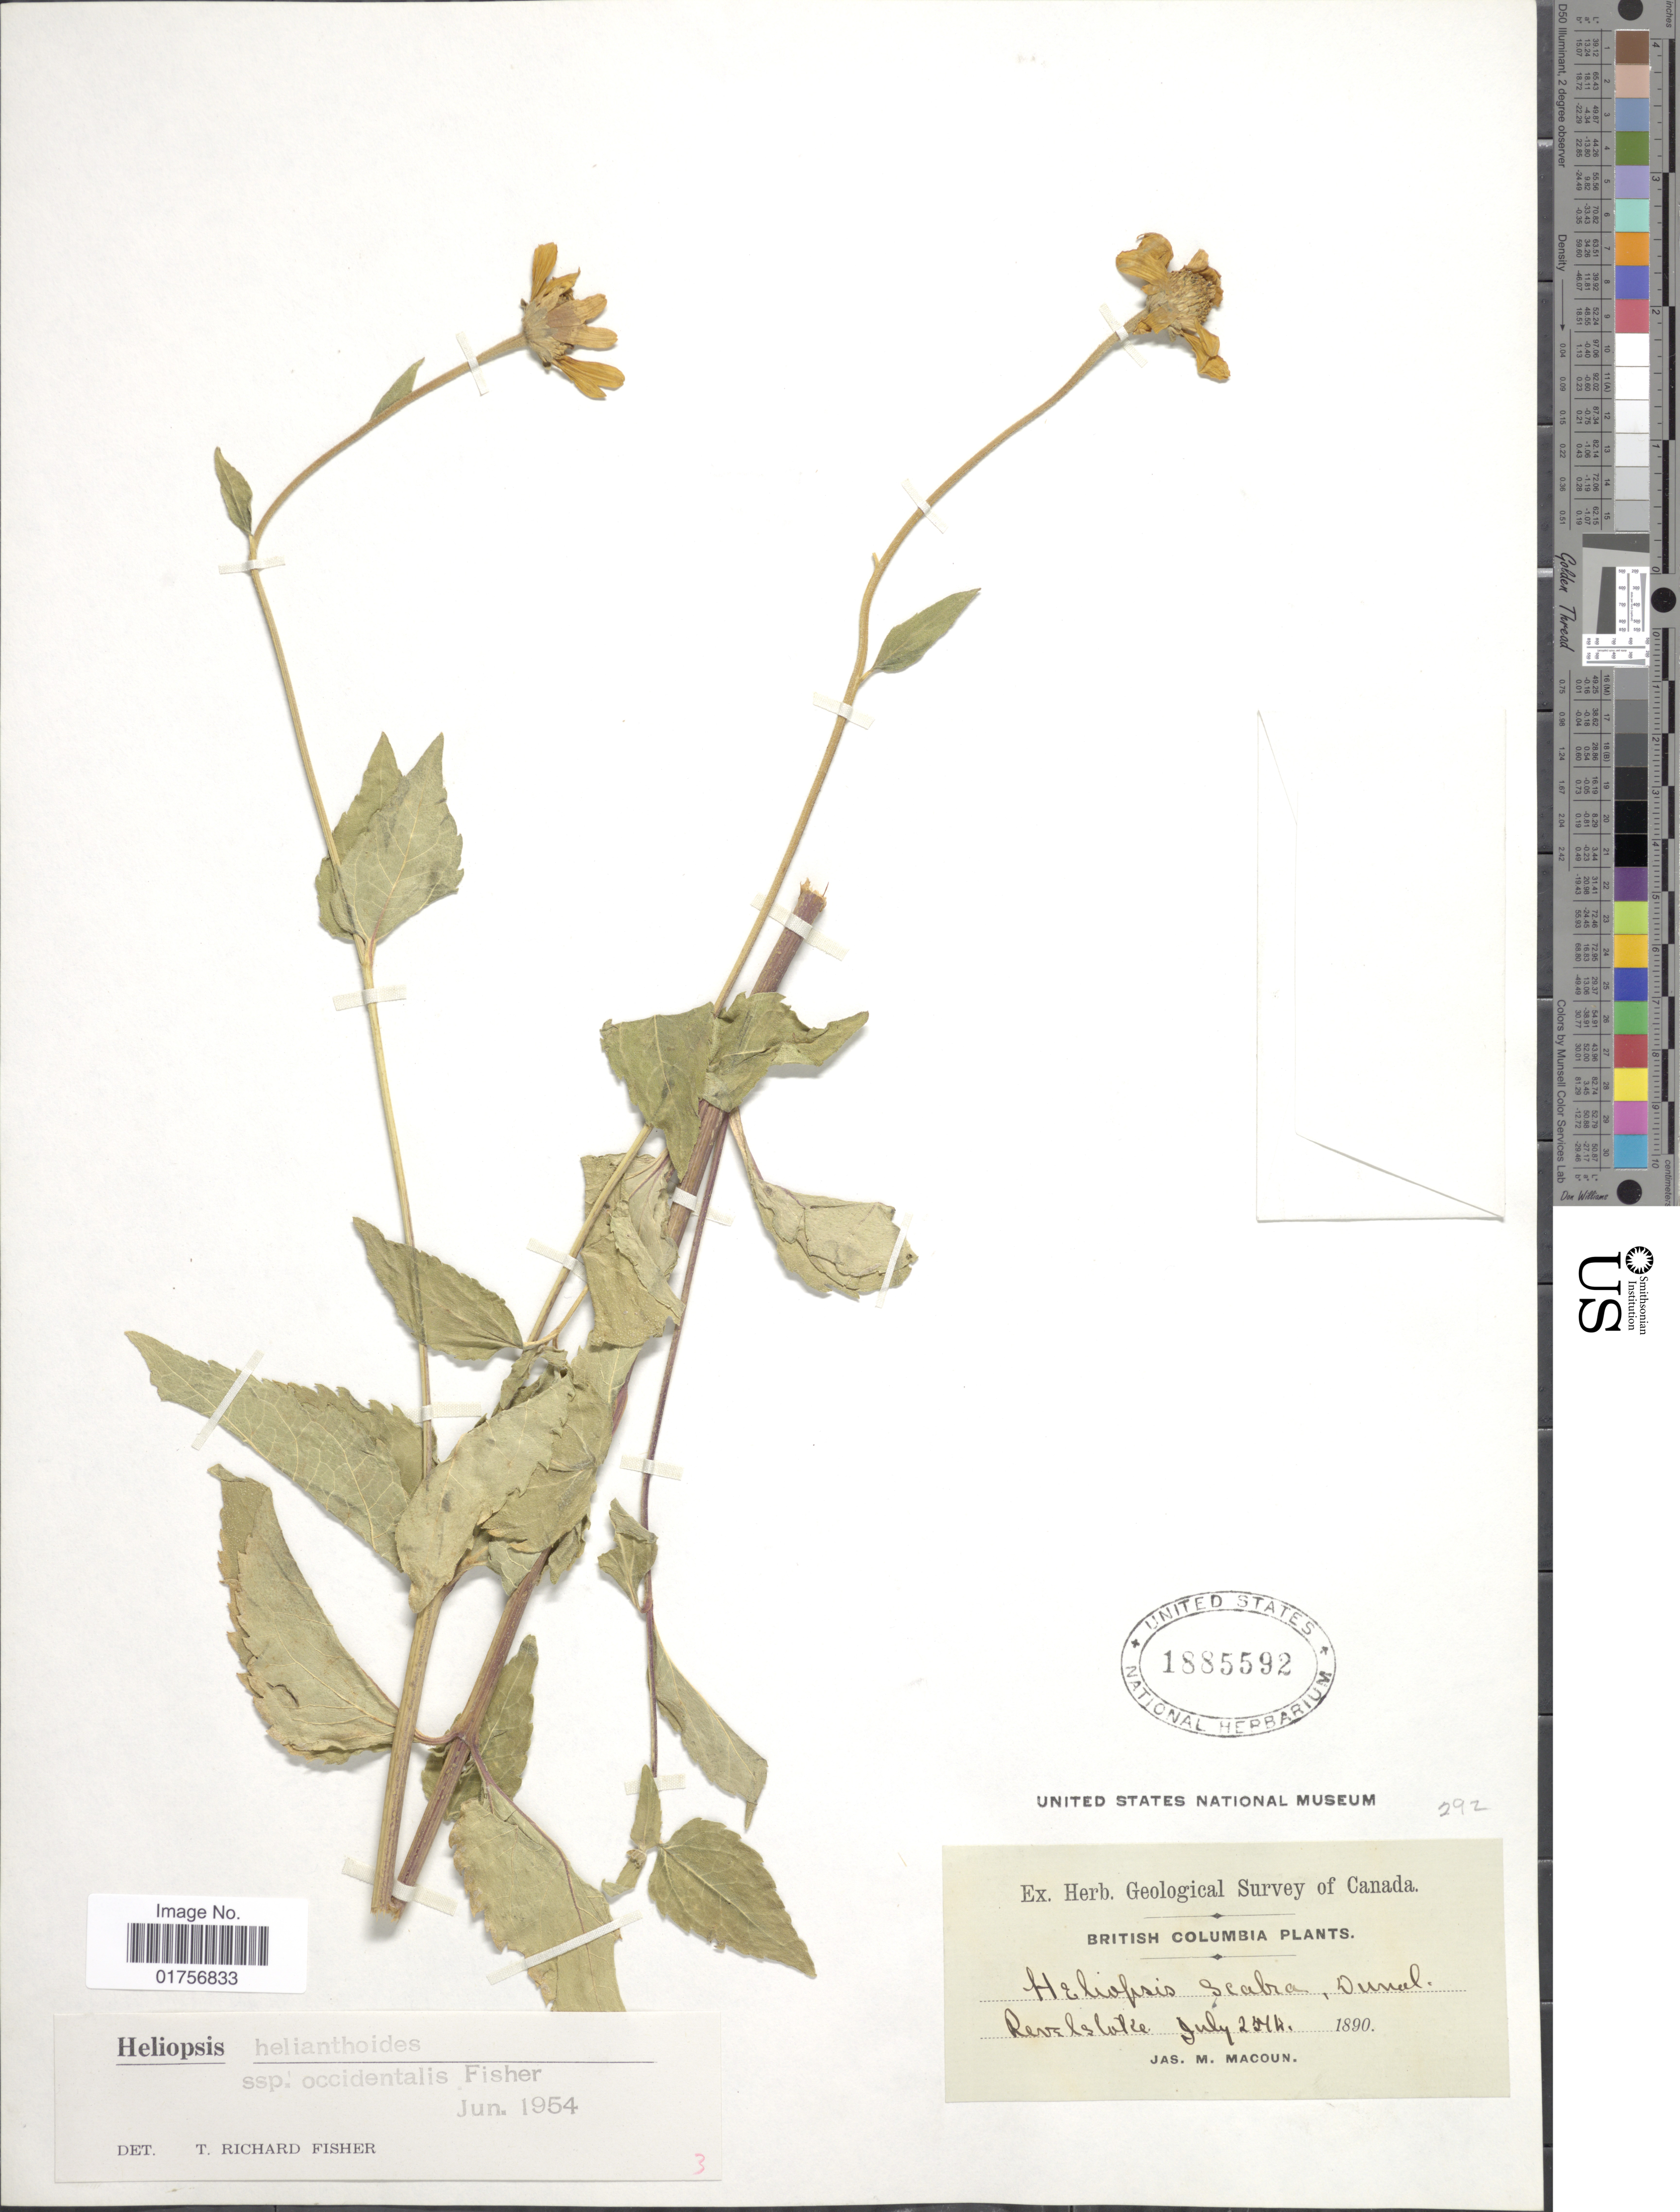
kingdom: Plantae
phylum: Tracheophyta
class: Magnoliopsida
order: Asterales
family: Asteraceae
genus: Heliopsis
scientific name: Heliopsis helianthoides subsp. occidentalis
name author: T.R. Fisher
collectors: J. M. Macoun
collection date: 1890-07-25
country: Canada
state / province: British Columbia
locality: Revelstoke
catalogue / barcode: US 1885592